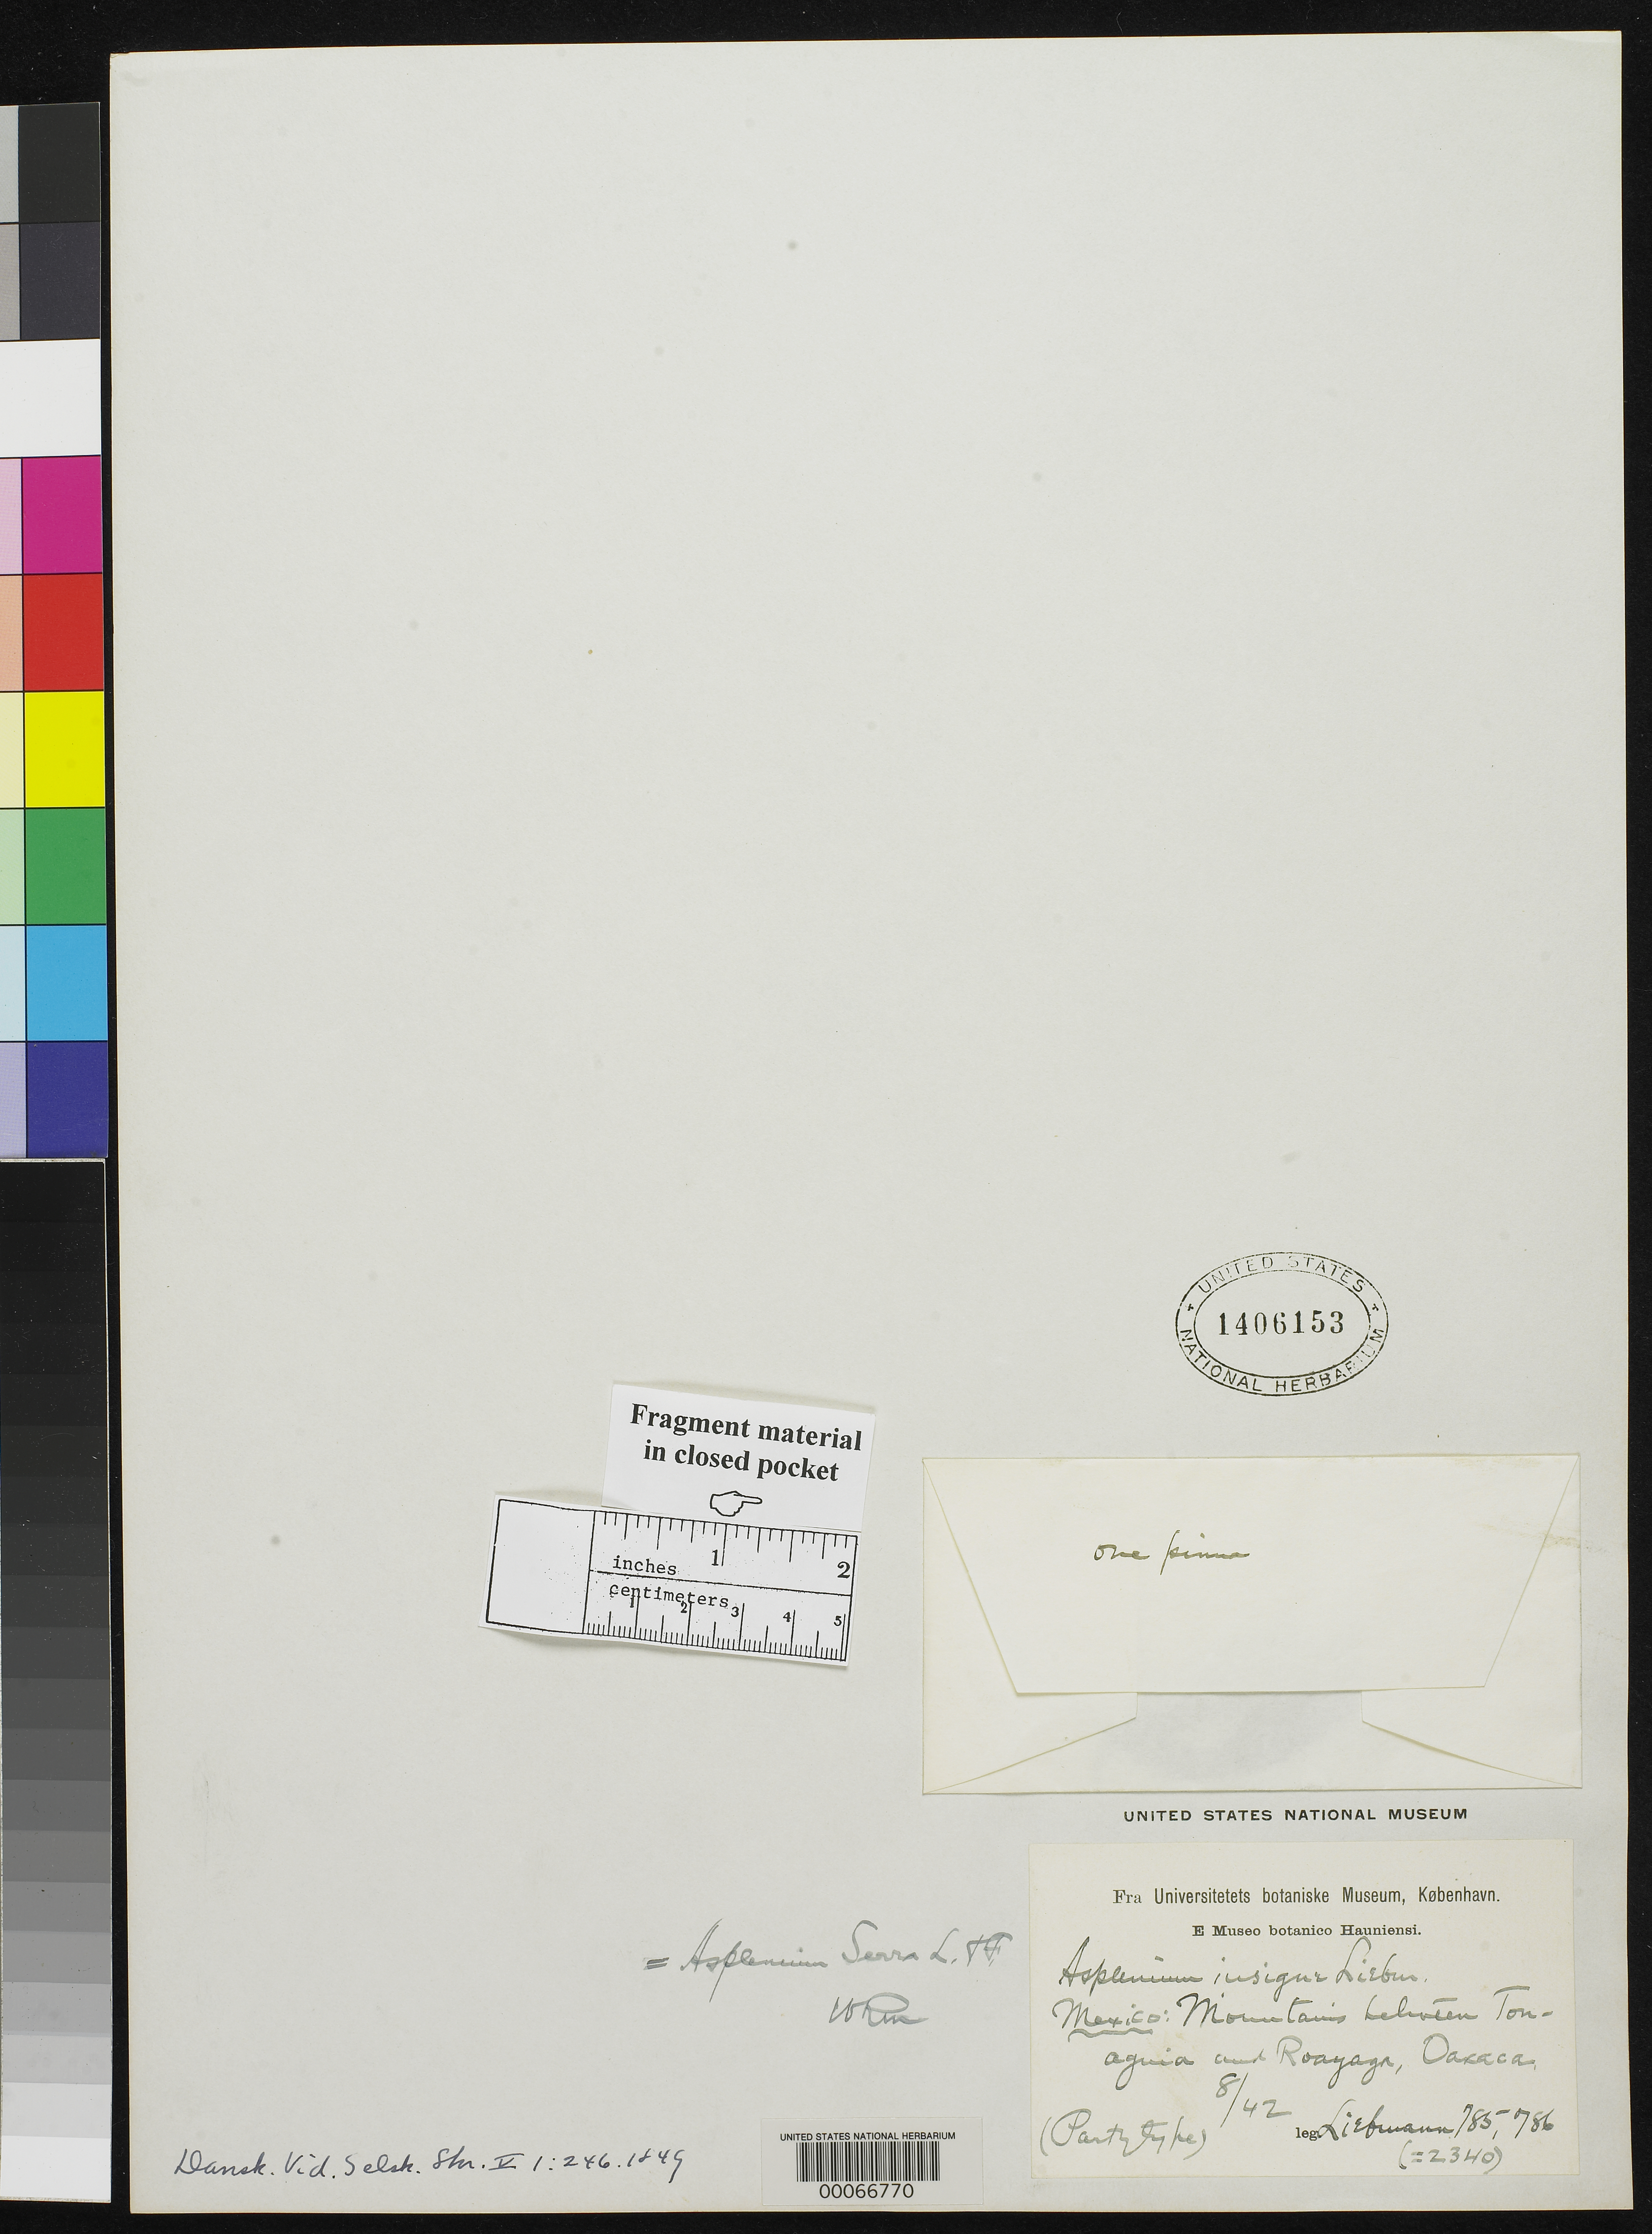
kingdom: Plantae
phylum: Tracheophyta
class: Polypodiopsida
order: Polypodiales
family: Aspleniaceae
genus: Asplenium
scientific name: Asplenium insigne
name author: Liebm.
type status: Type Fragment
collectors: F. M. Liebmann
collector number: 2340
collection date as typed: Aug 1842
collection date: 1842-08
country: Mexico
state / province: Oaxaca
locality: Mountains between Tonaguia & Roayaga.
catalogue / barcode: US 1406153